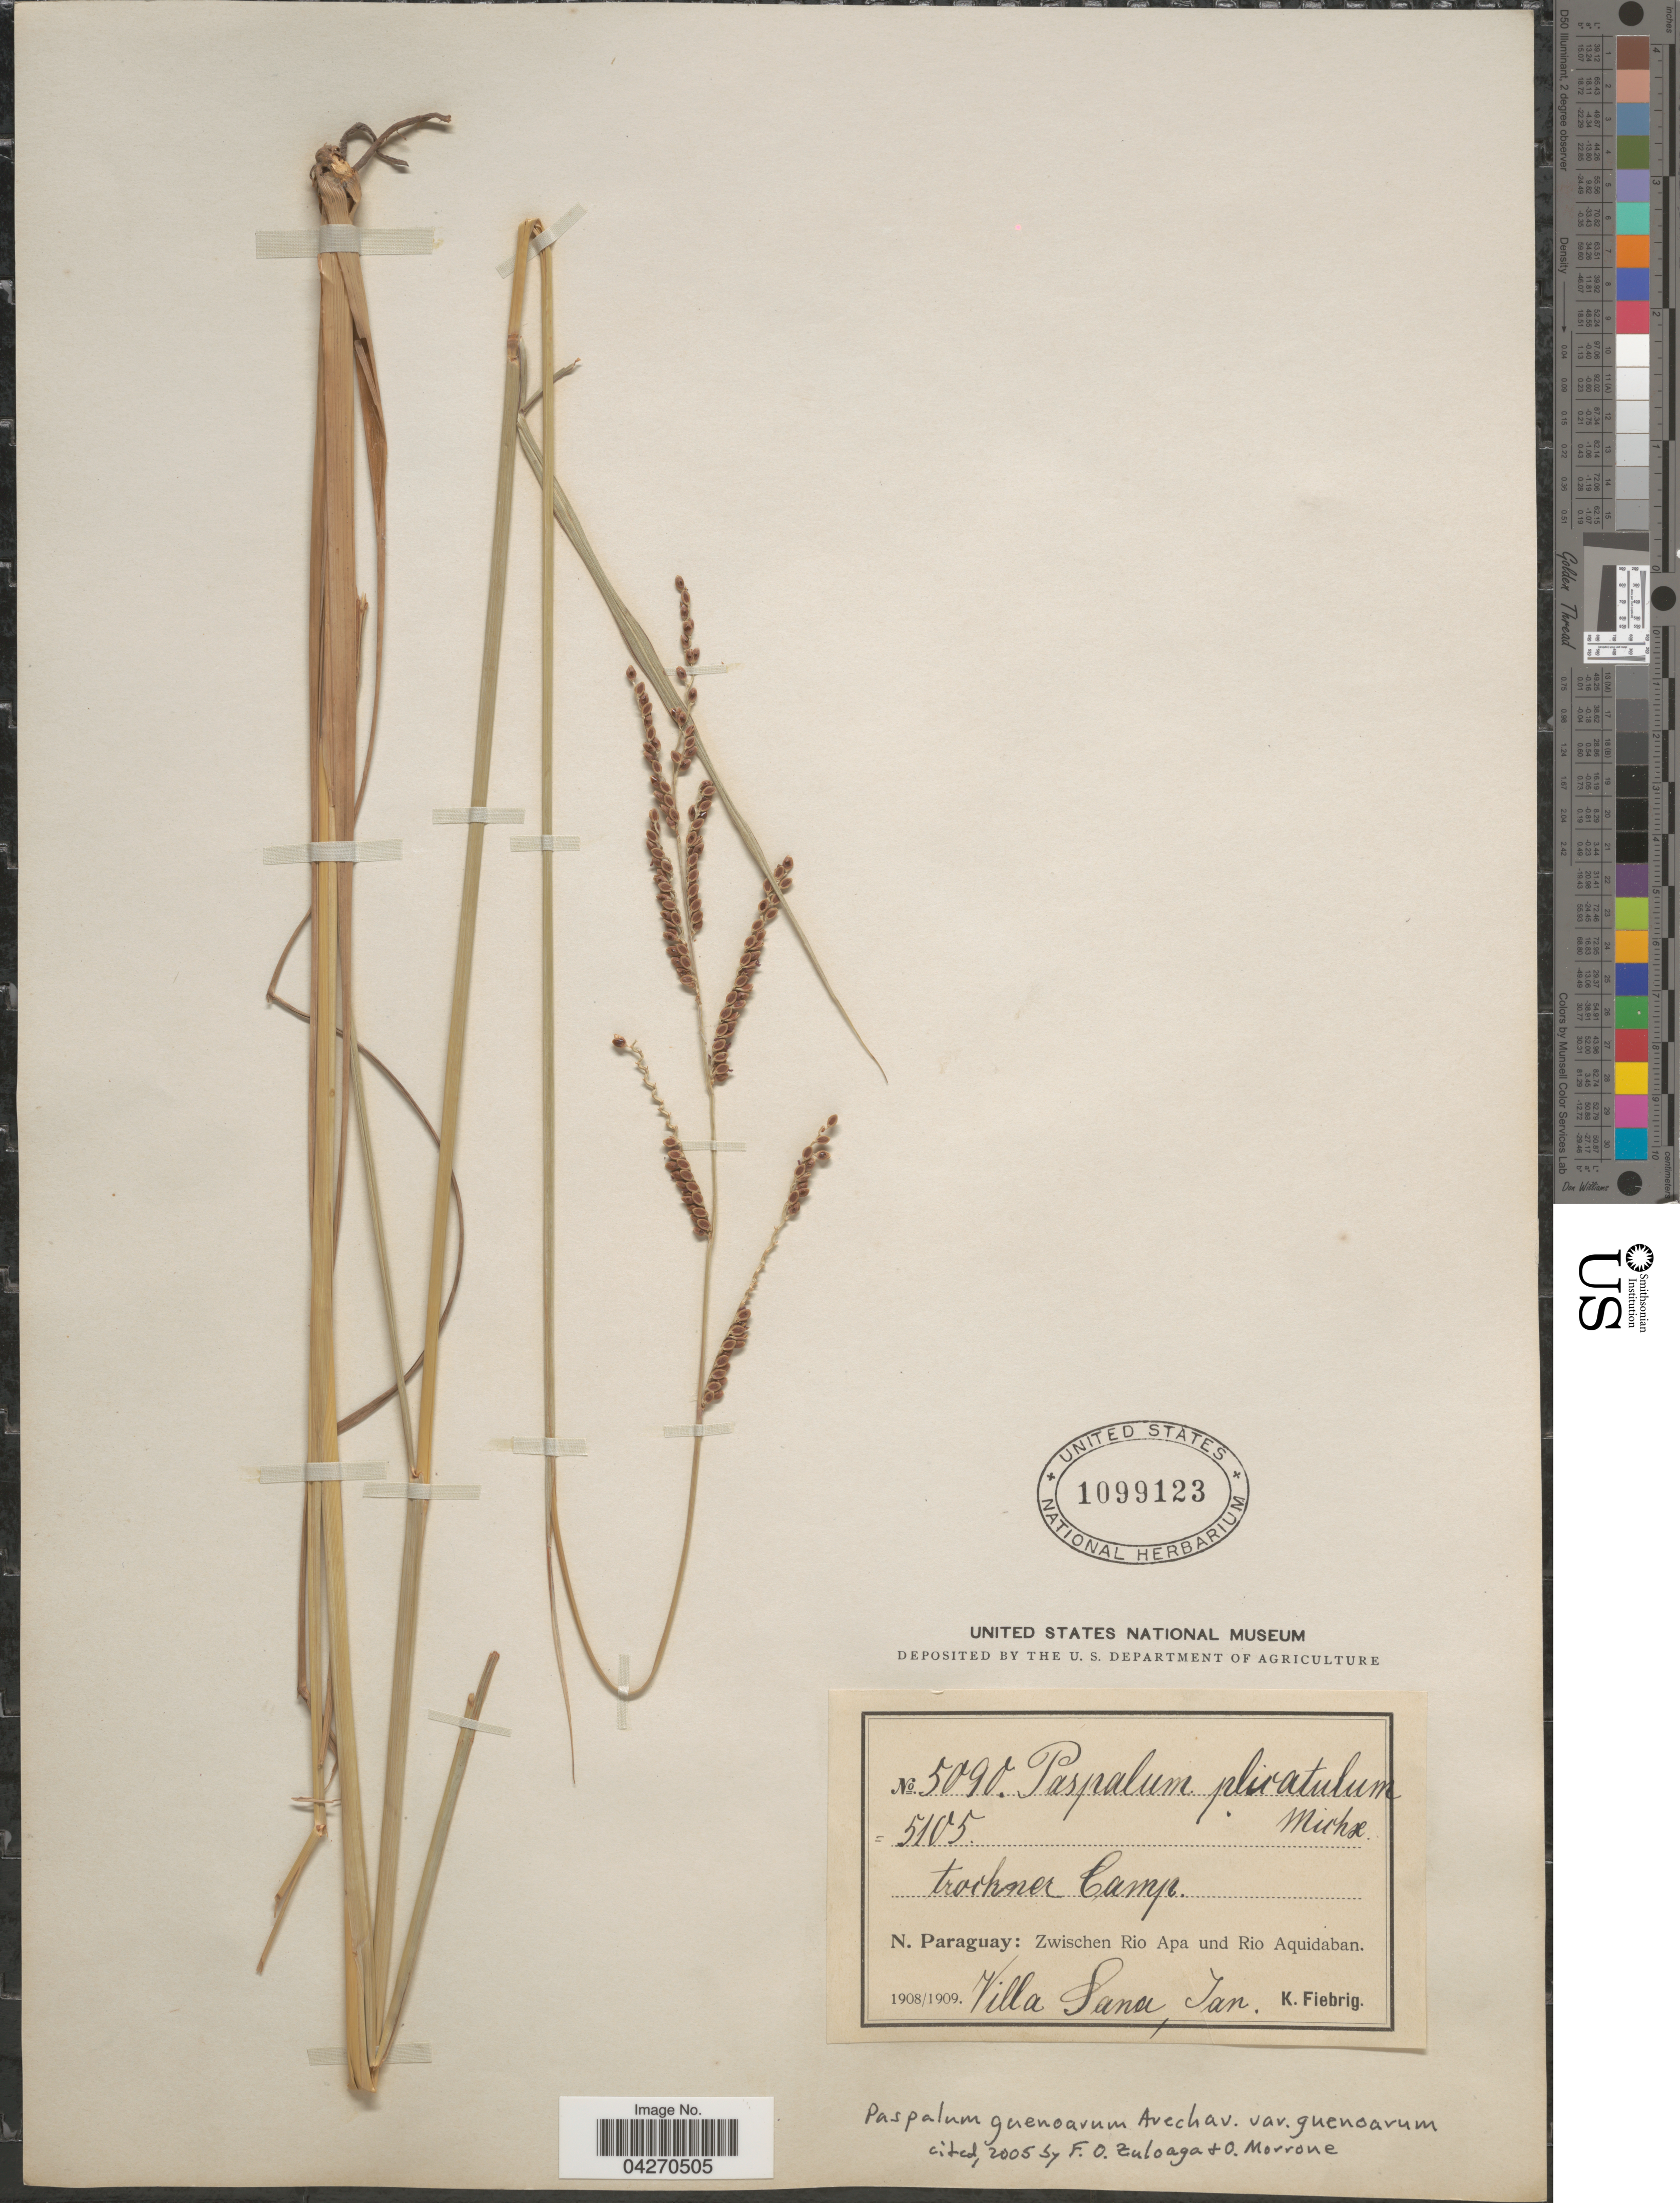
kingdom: Plantae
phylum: Tracheophyta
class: Liliopsida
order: Poales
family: Poaceae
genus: Paspalum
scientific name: Paspalum guenoarum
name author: Arechav.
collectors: K. Fiebrig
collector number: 5090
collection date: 1908/1909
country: Paraguay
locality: Trochna Camp. N. Paraguay: Zwischen Rio Apa und Rio Aquidaban.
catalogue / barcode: US 1099123